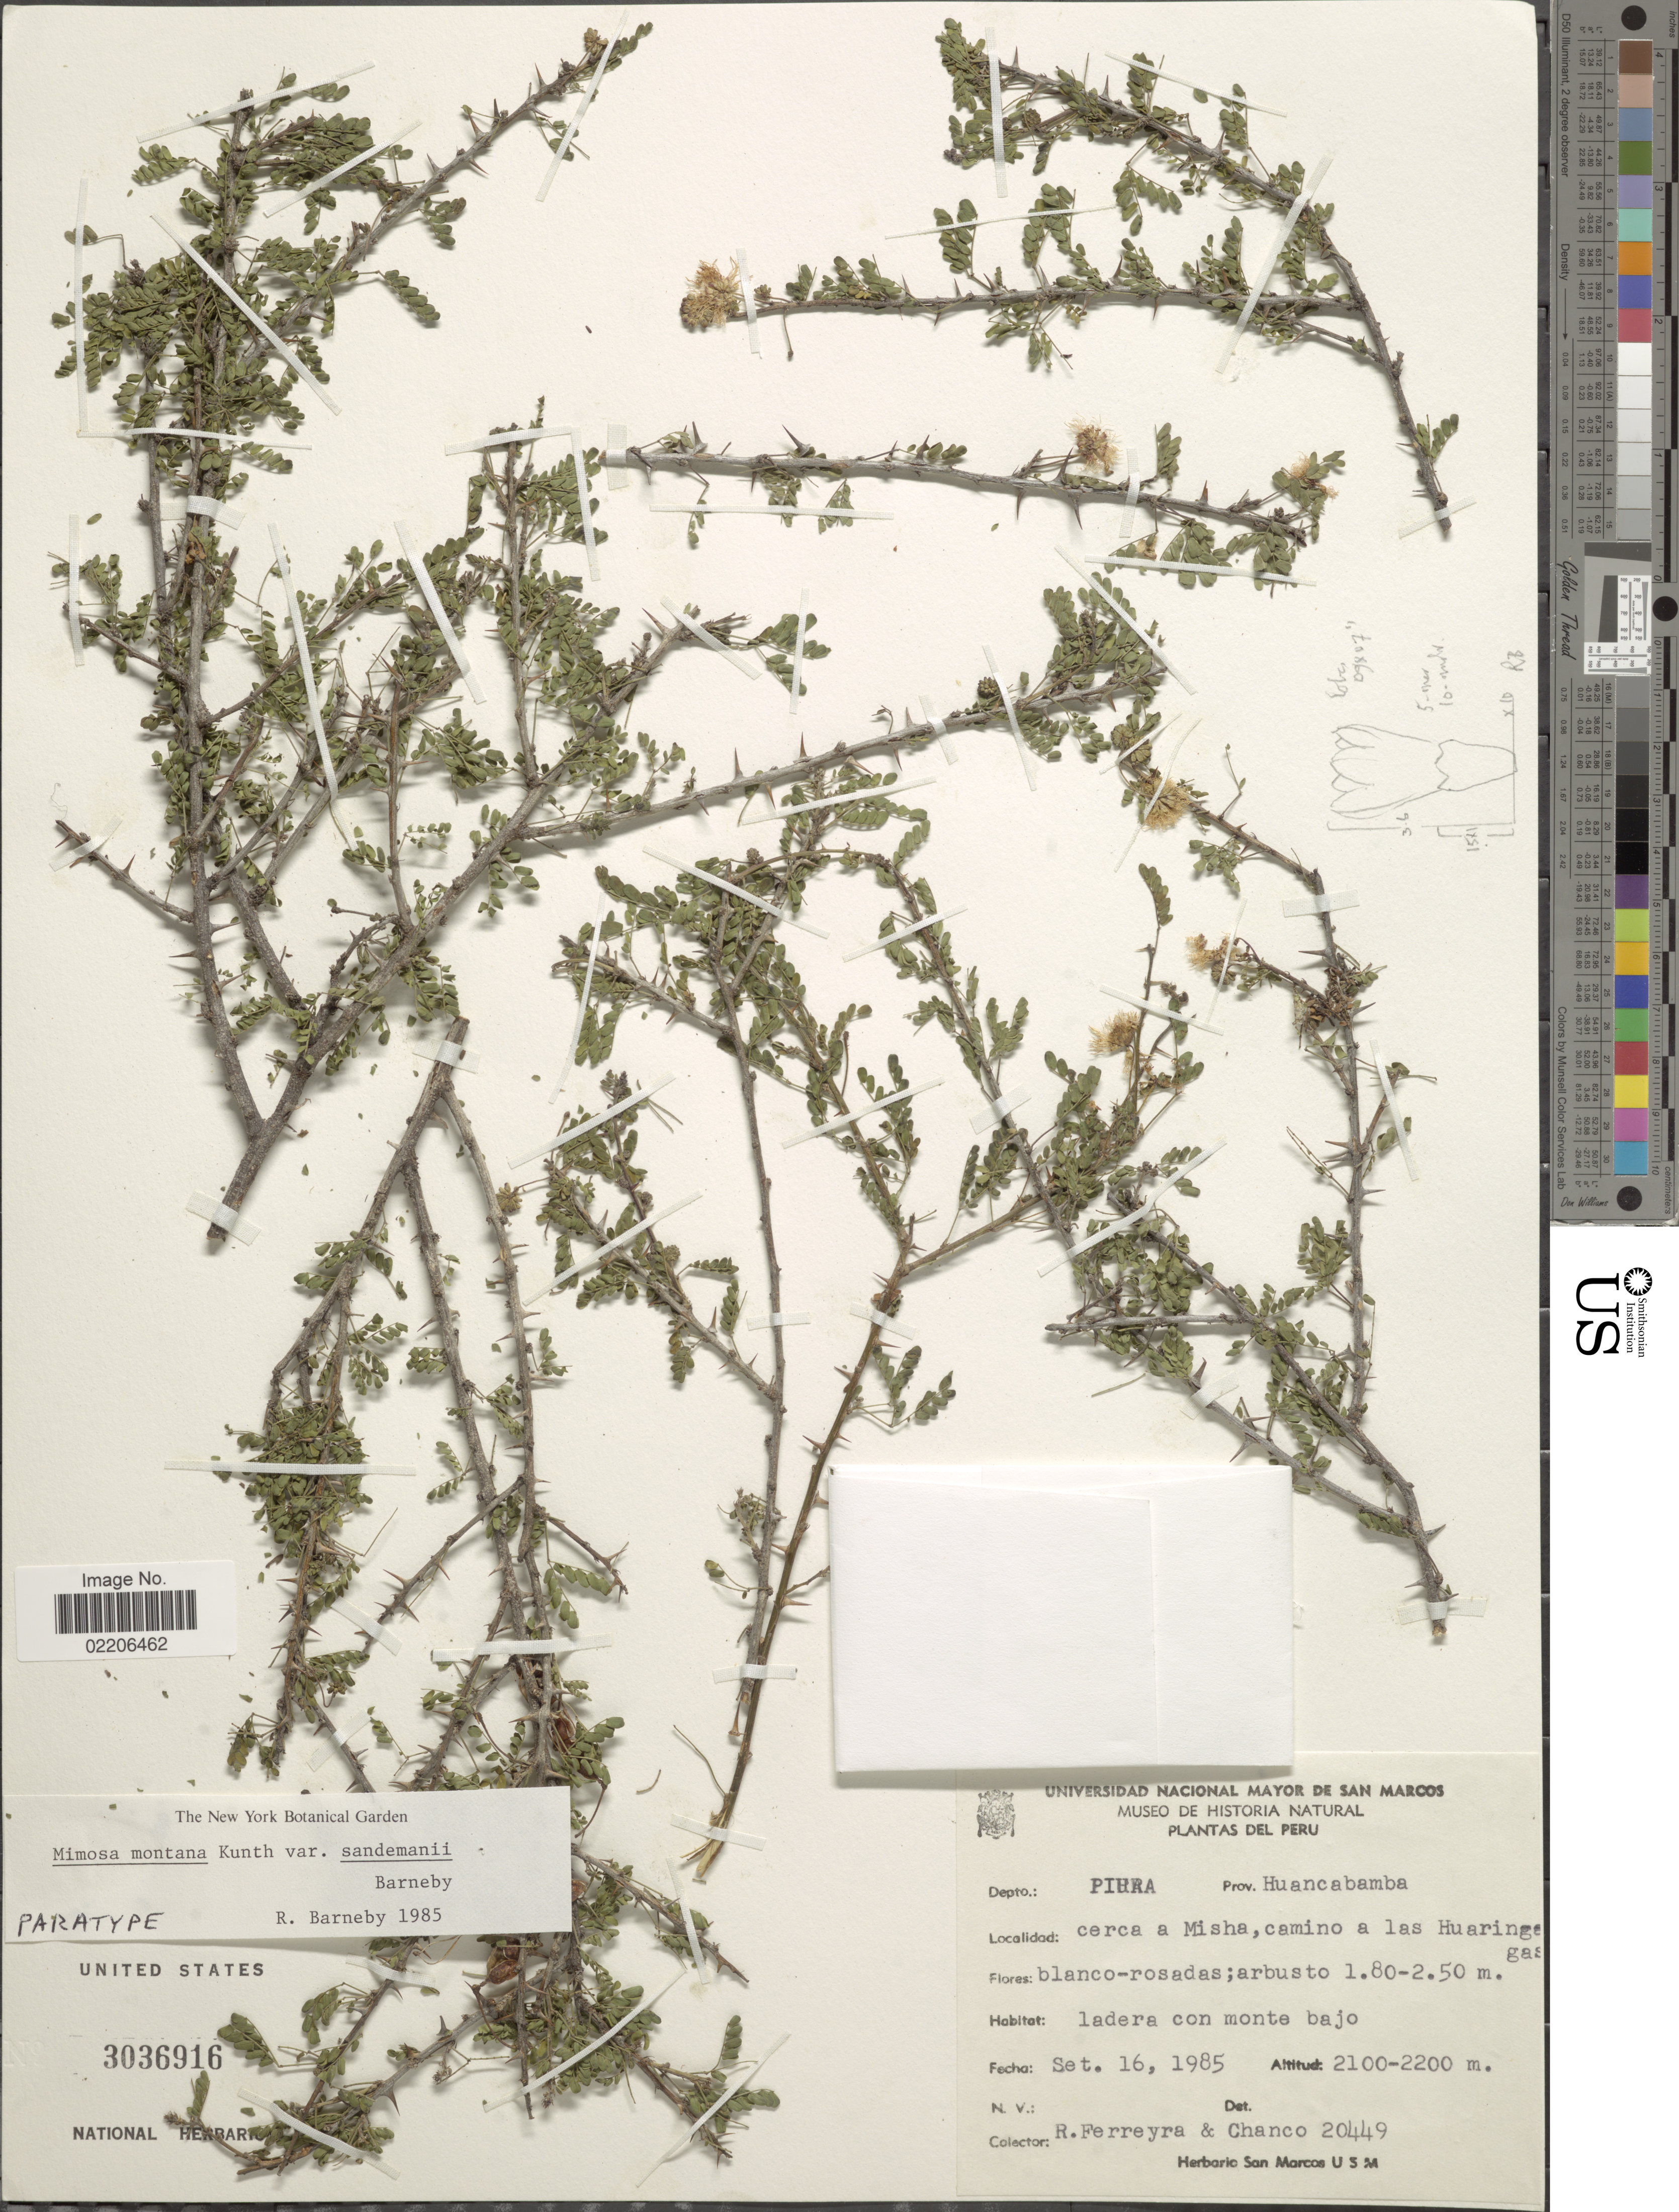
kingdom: Plantae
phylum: Tracheophyta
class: Magnoliopsida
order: Fabales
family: Fabaceae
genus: Mimosa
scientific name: Mimosa montana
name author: Kunth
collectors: R. A. Ferreyra & -. Chanco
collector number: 20449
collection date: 1985-09-16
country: Peru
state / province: Piura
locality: Cerca a Misha, camino a las Huaringas, Prov. Huancabamba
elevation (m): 2100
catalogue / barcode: US 3036916